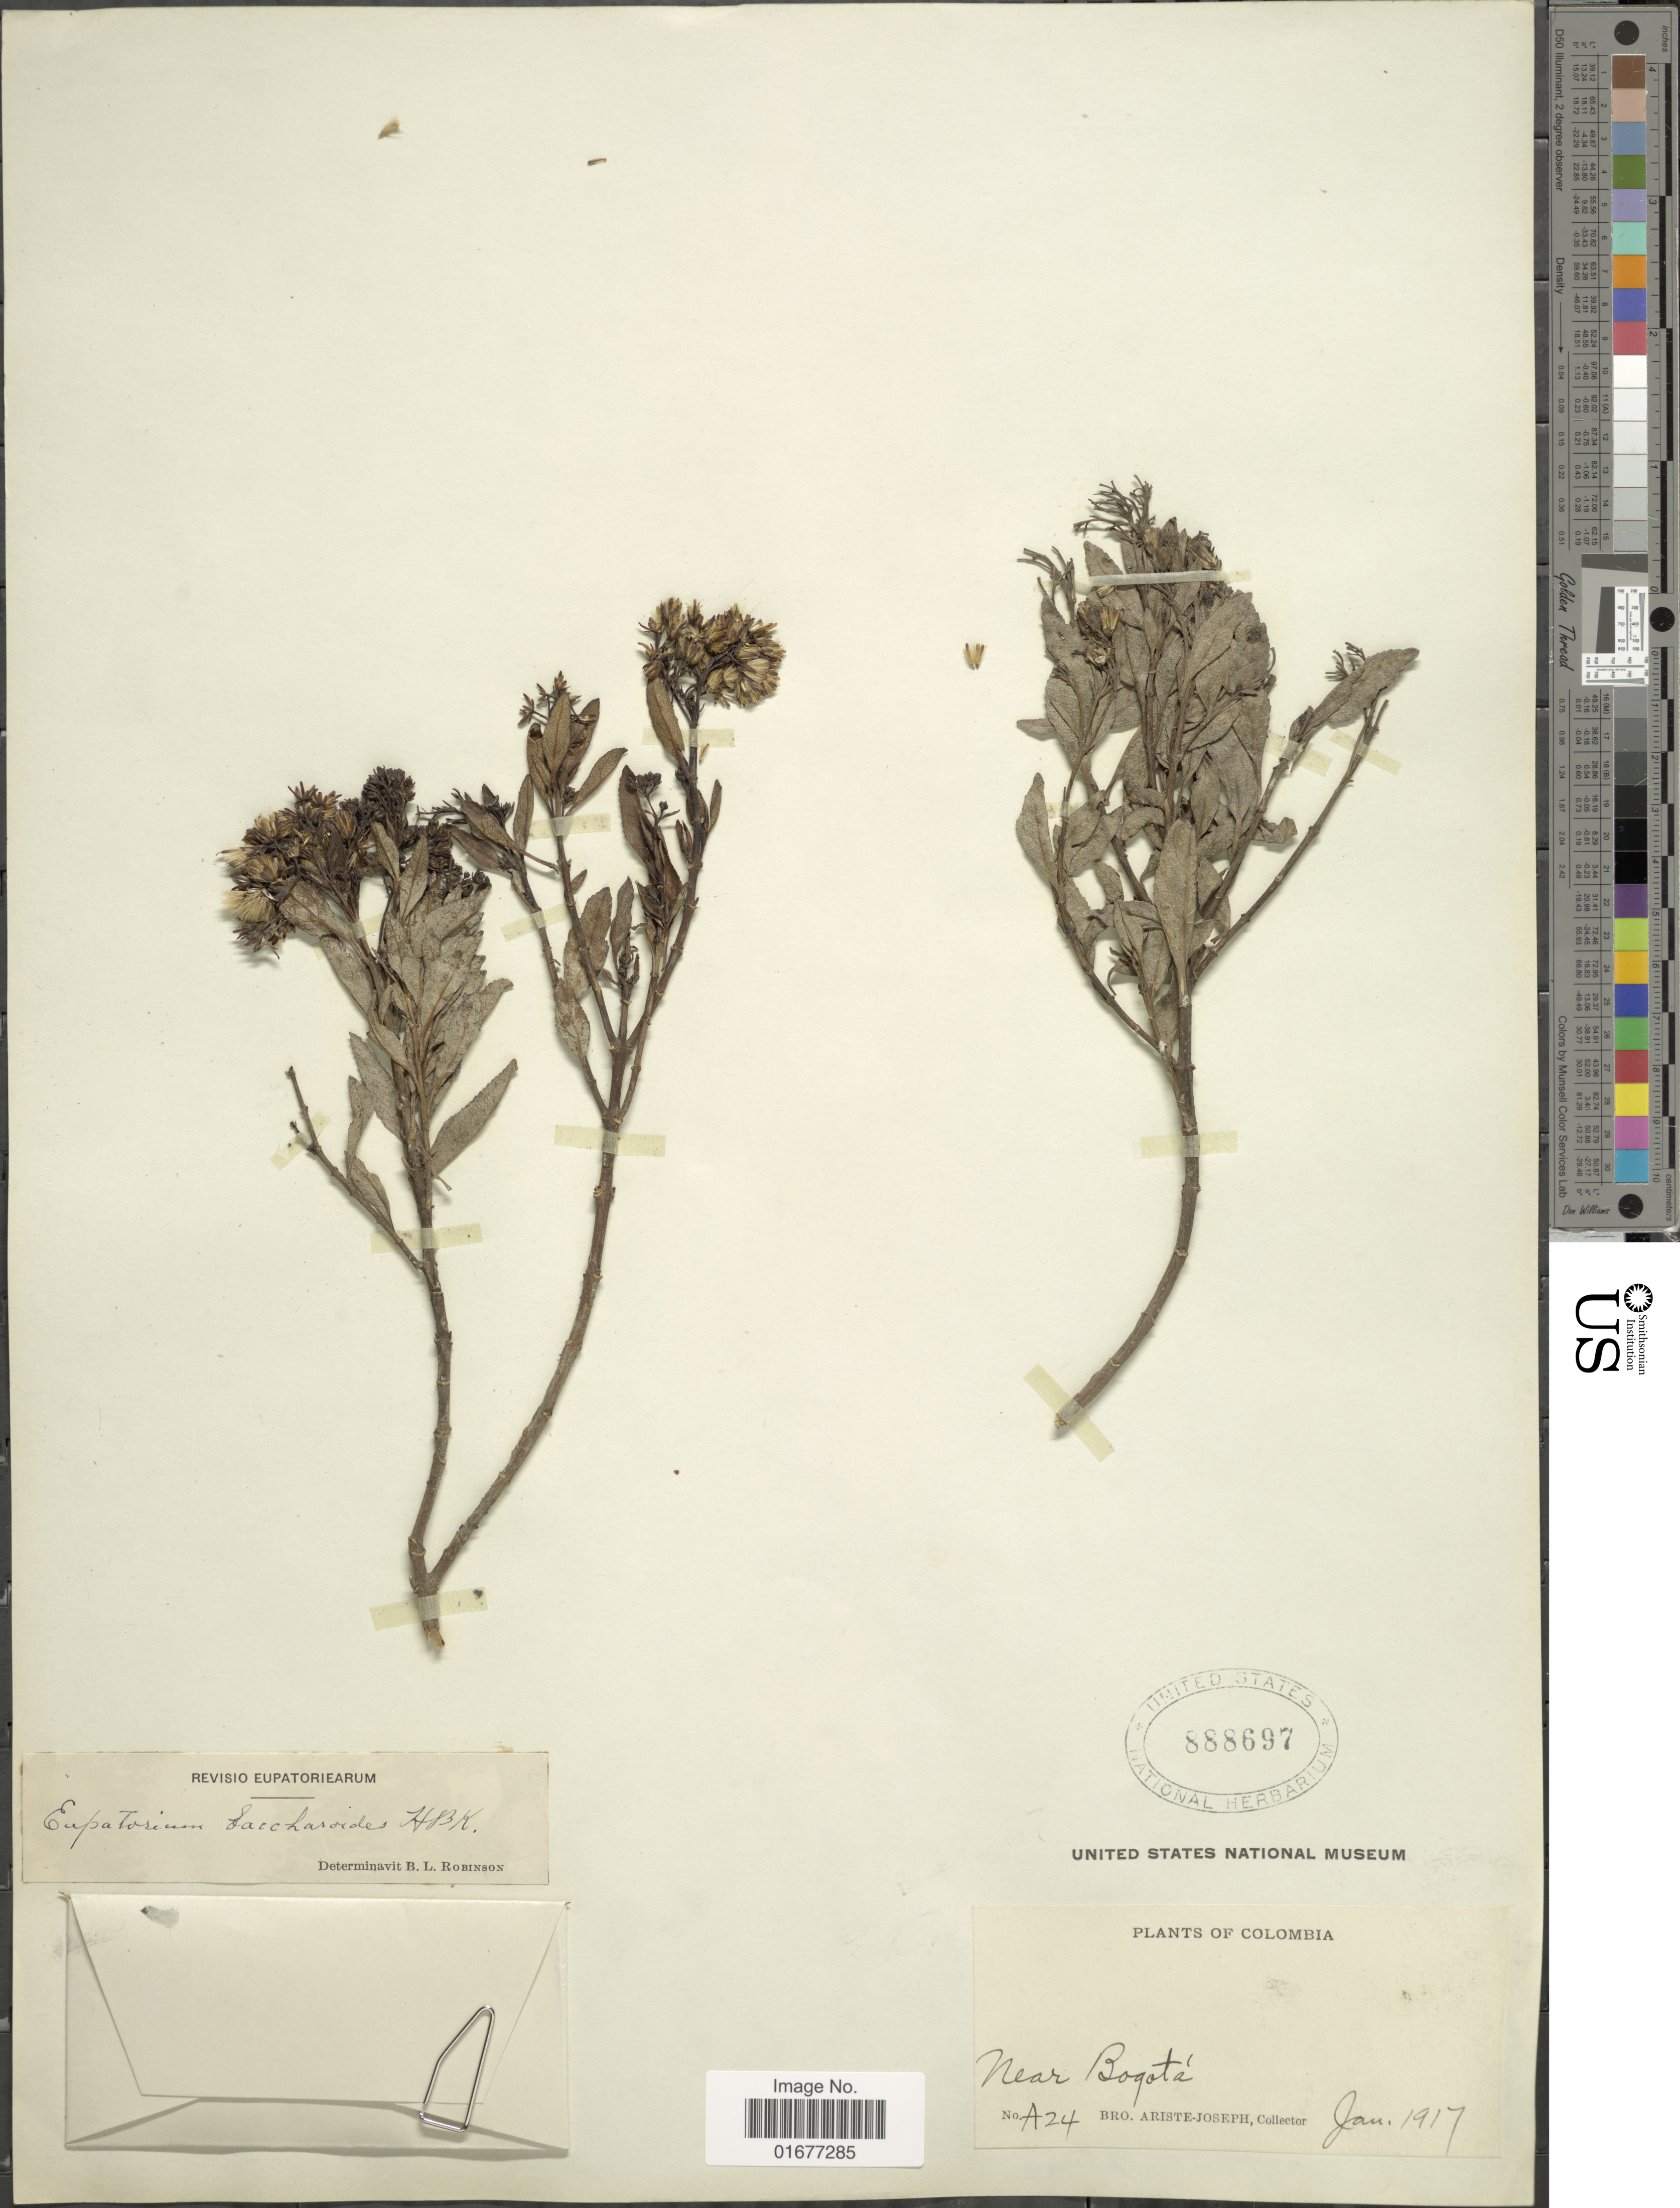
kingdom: Plantae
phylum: Tracheophyta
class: Magnoliopsida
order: Asterales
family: Asteraceae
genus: Ageratina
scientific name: Ageratina baccharoides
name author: (Kunth) R.M. King & H. Rob.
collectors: Bro. Ariste-Joseph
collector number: A24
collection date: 1917-01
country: Colombia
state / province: Bogota D.C.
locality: Near Bogota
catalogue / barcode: US 888697